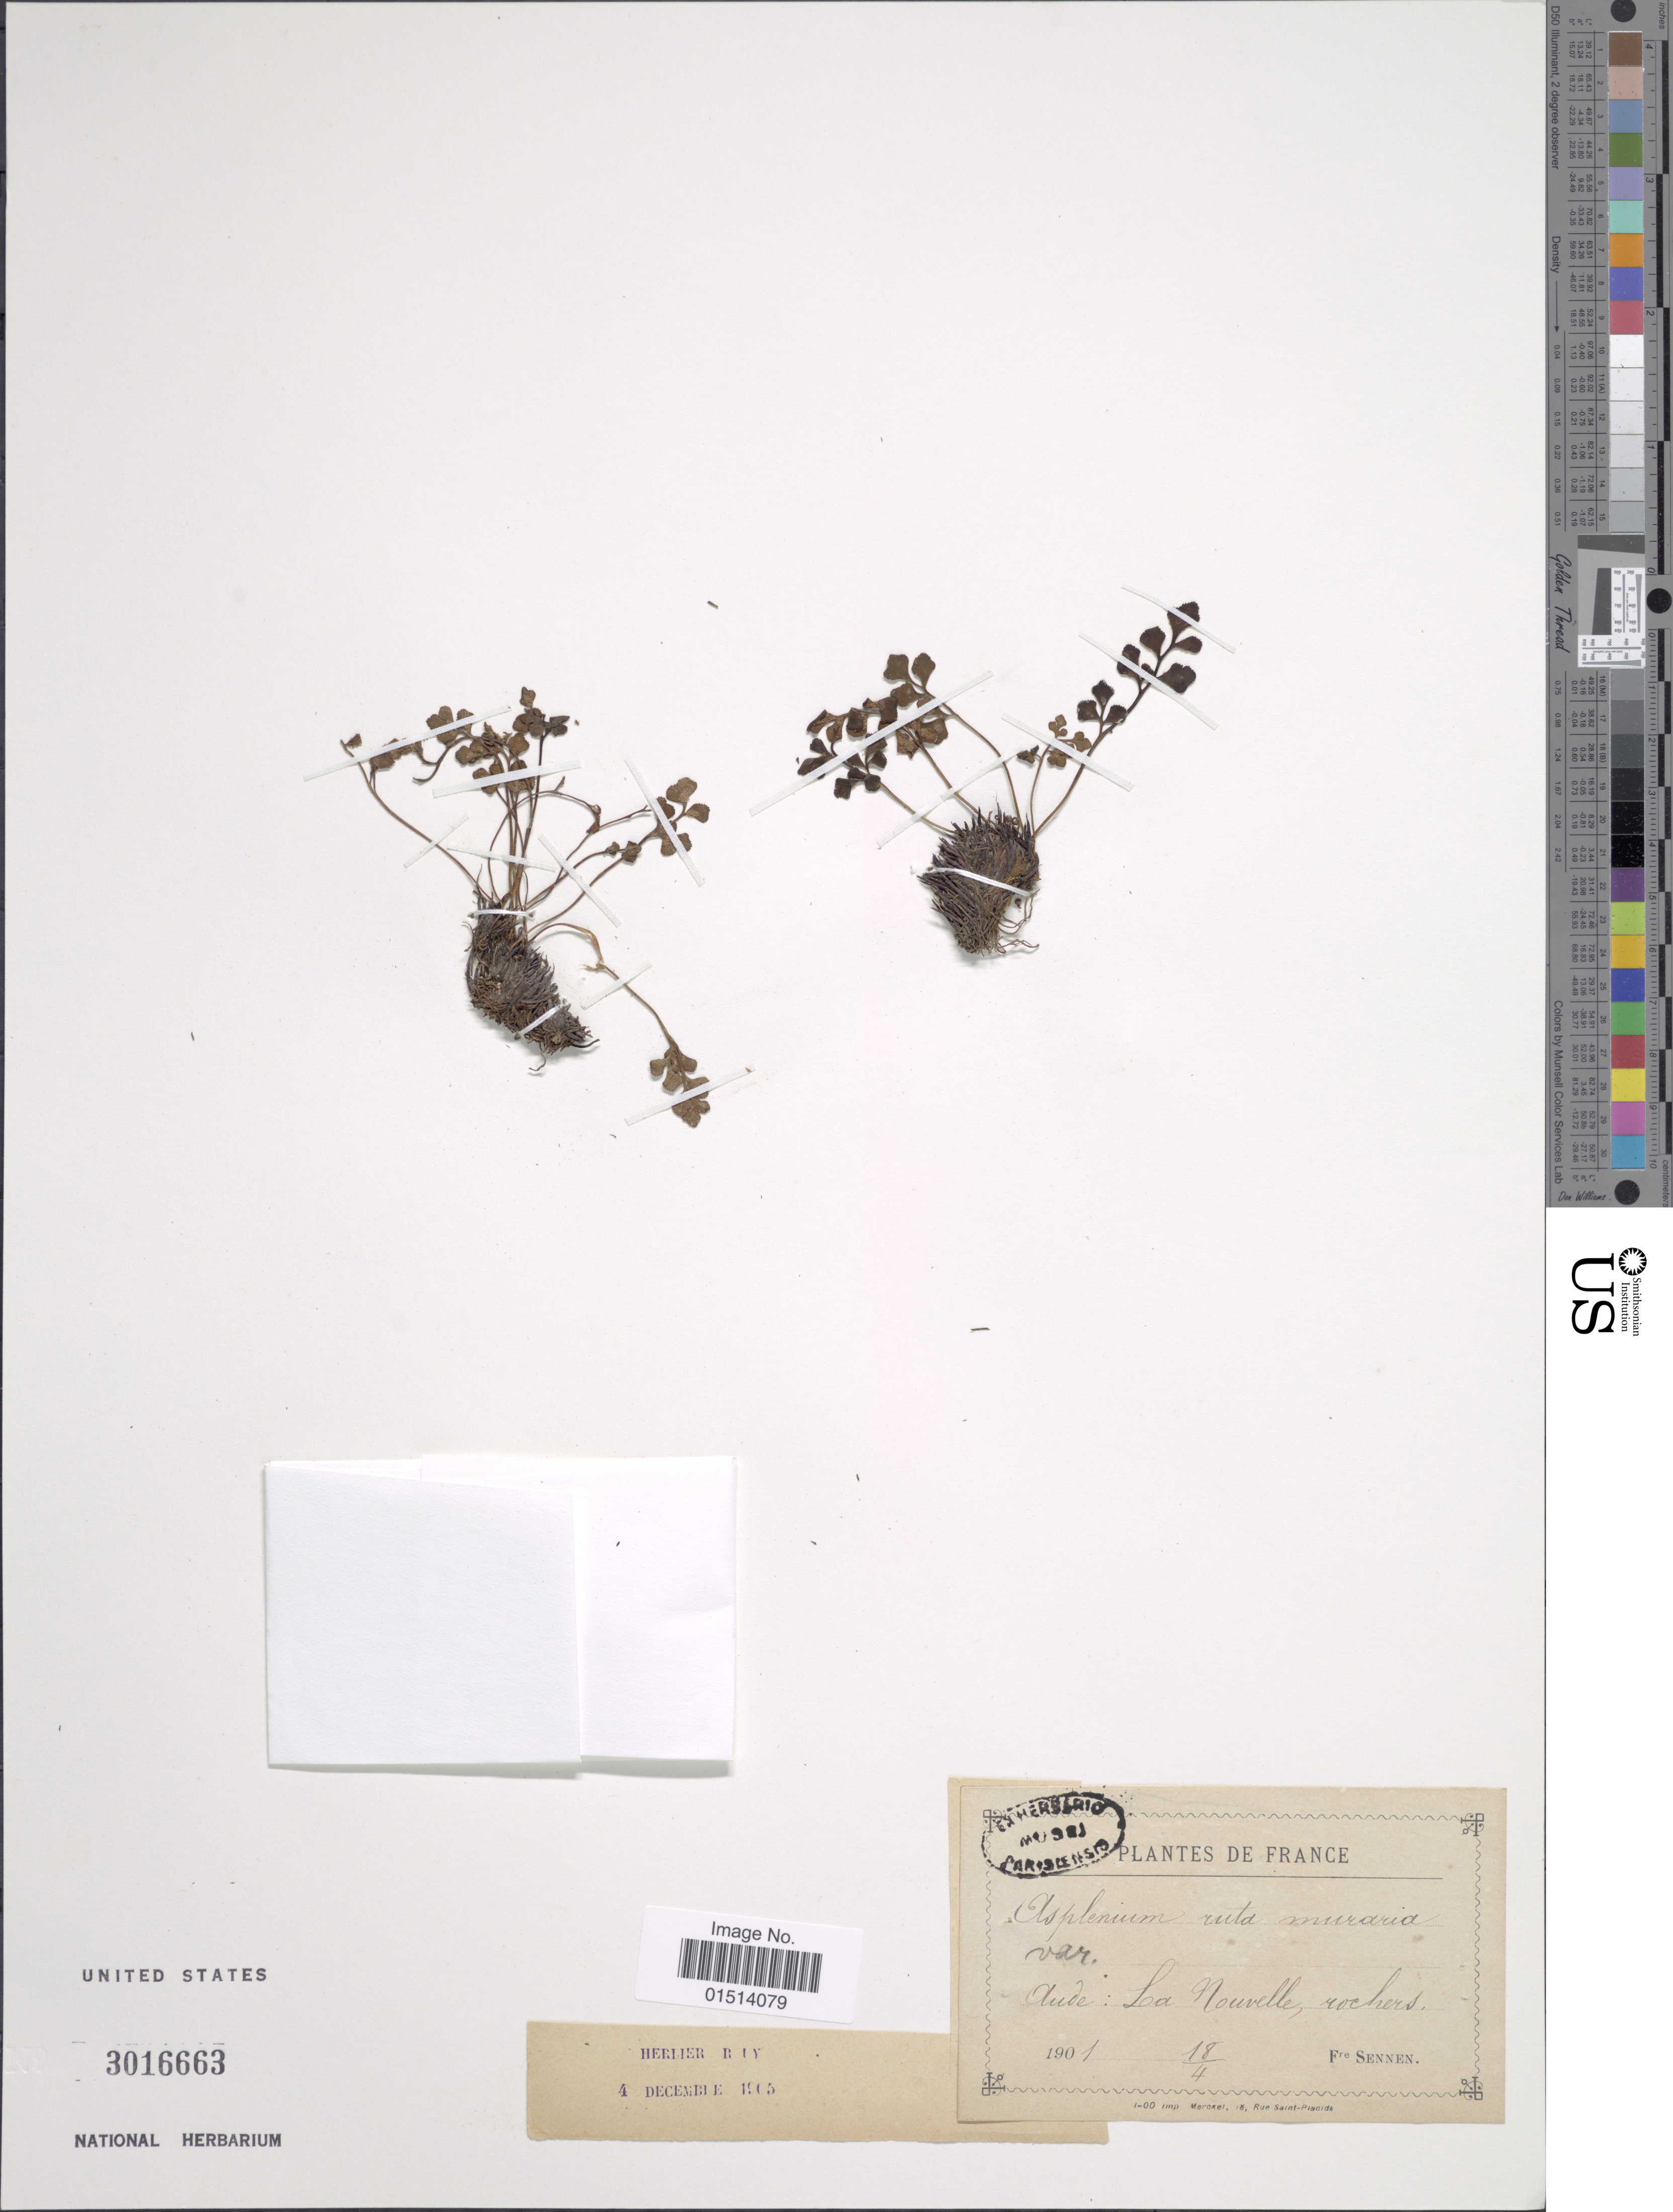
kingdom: Plantae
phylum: Tracheophyta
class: Polypodiopsida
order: Polypodiales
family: Aspleniaceae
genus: Asplenium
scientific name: Asplenium ruta-muraria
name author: L.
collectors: E. Sennen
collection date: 1901-04-18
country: France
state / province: Occitanie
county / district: Aude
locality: France, Aude: Loa Nouvelle, rochers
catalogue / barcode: US 3016663